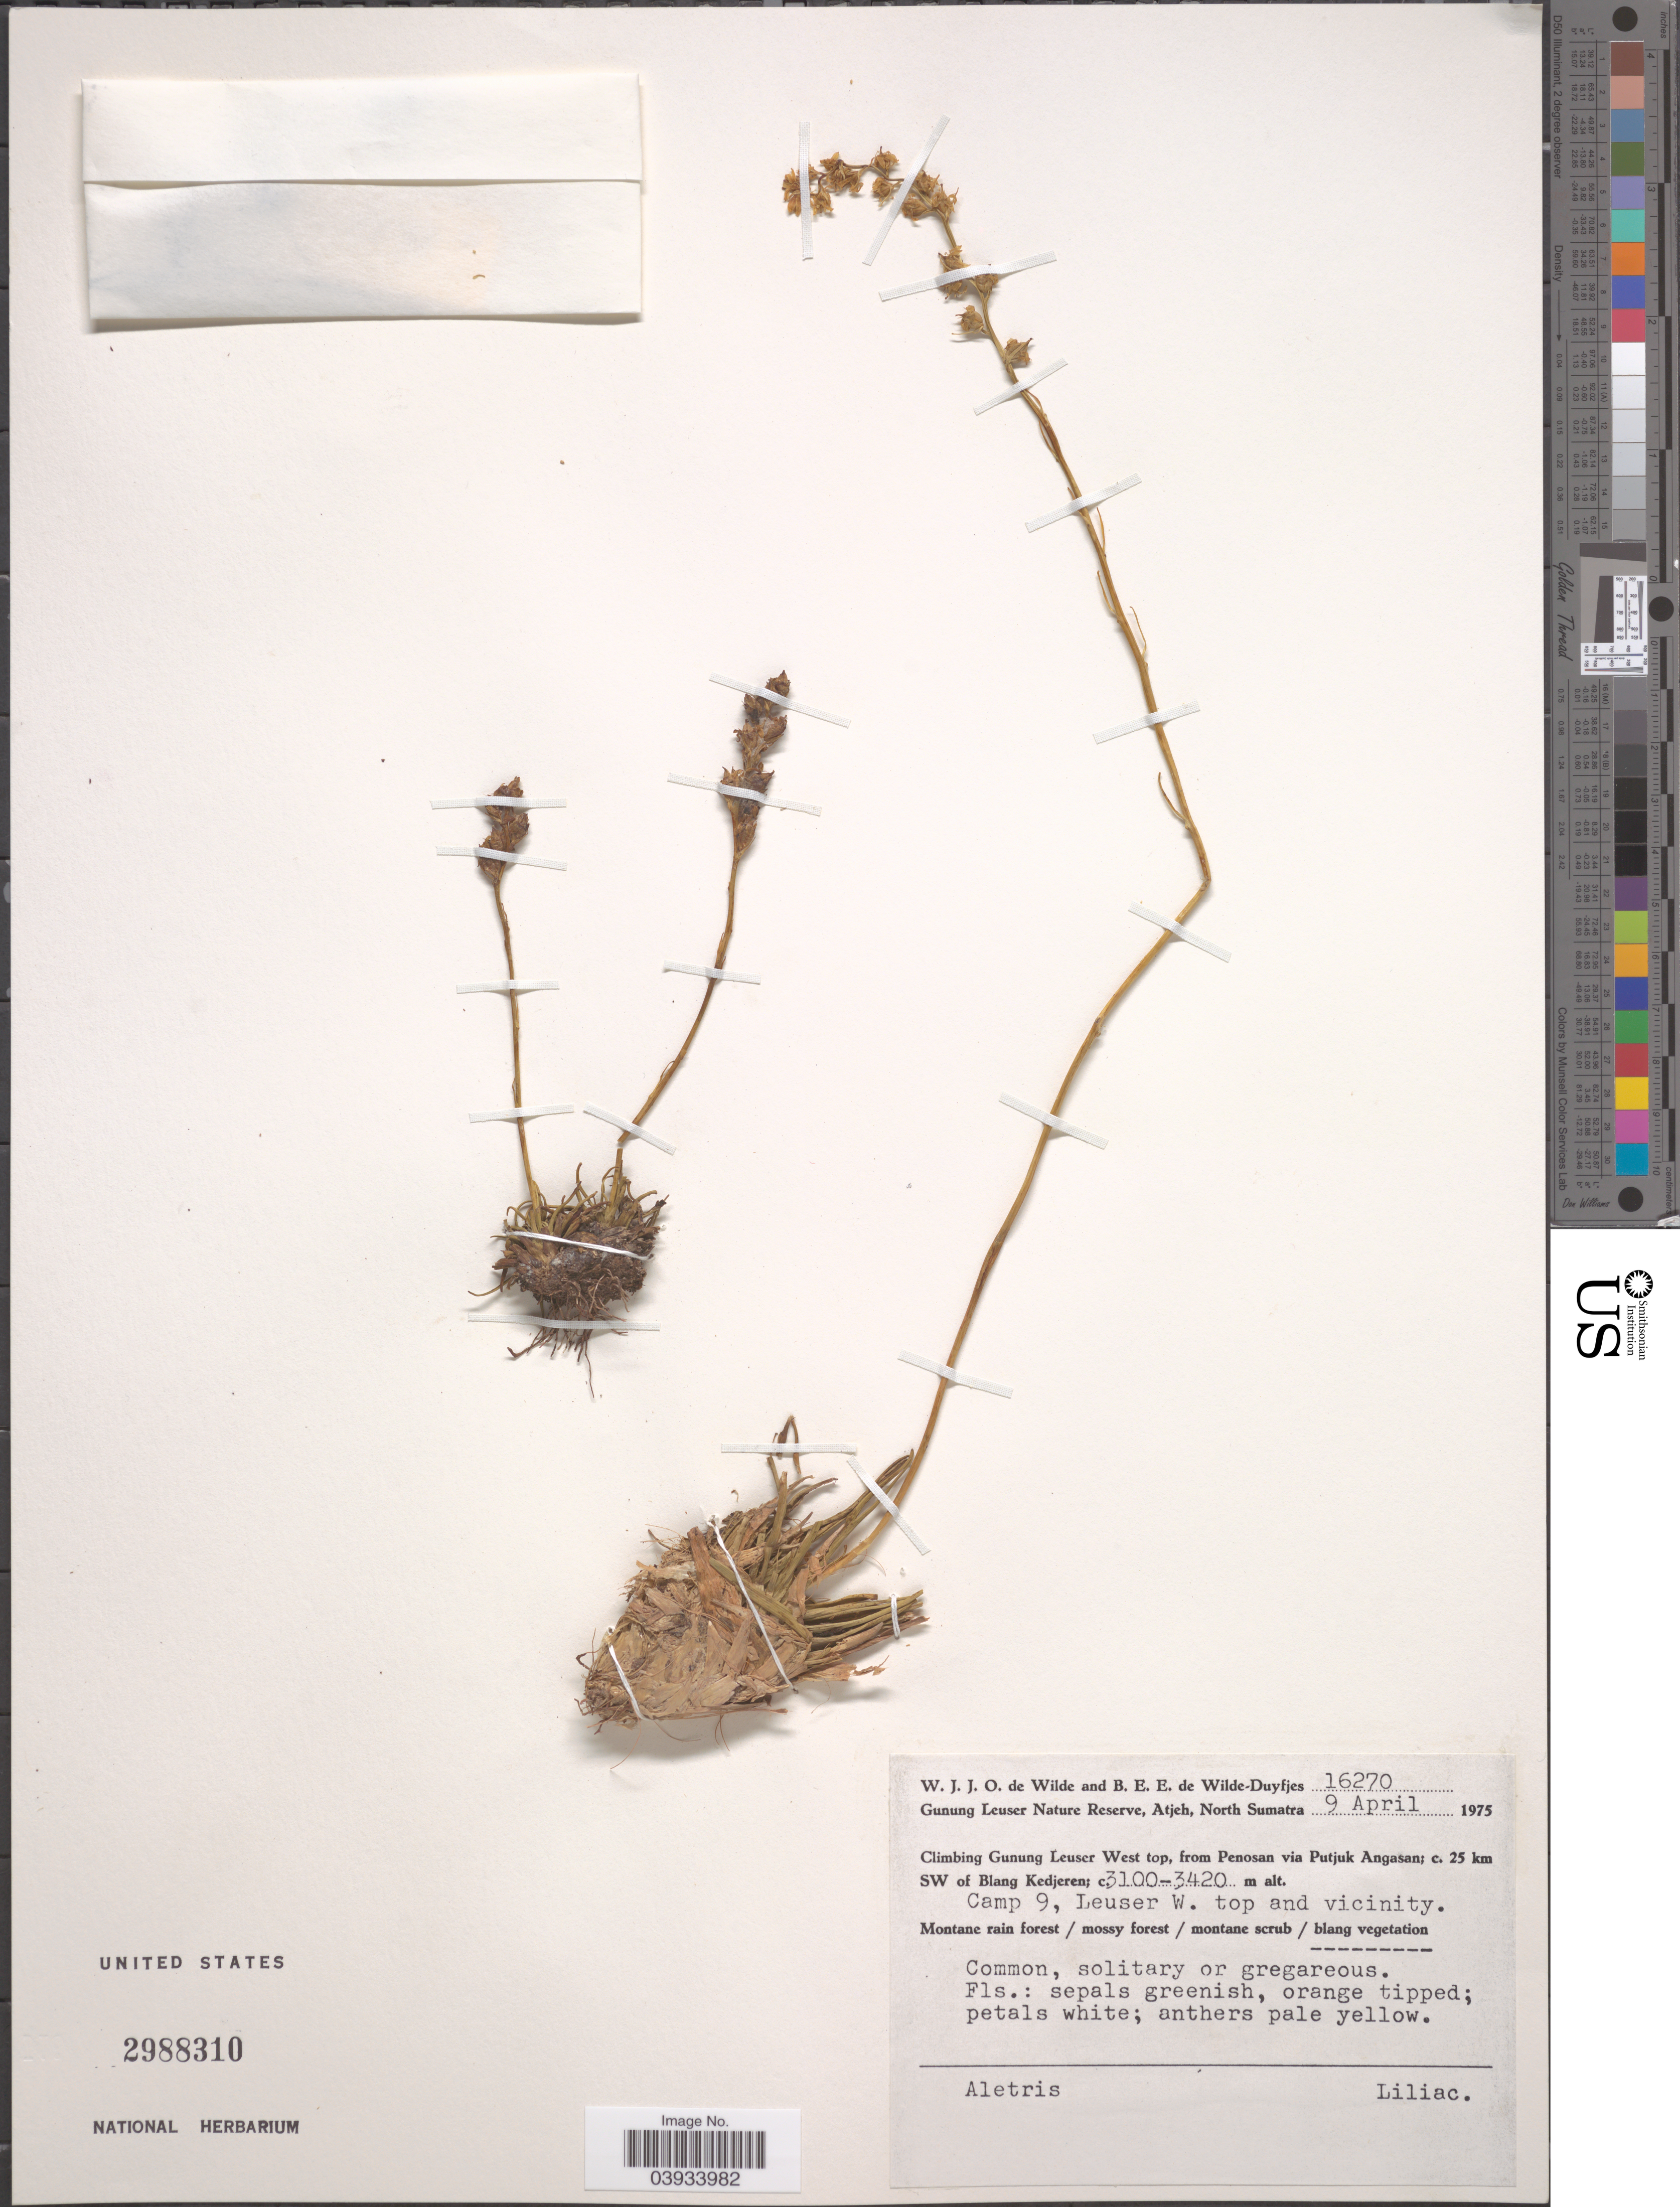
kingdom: Plantae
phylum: Tracheophyta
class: Liliopsida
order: Dioscoreales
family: Nartheciaceae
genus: Aletris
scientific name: Aletris sp.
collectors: W. J. de Wilde & B. E. de Wilde-Duyfjes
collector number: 16270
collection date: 1975-04-09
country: Indonesia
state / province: Sumatra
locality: Gunung Leuser Nature Reserve, Atjeh, North Sumatra. Climbing Gunung Leuser West top, from Penosan via Putjuk Angasan; c. 25 km SW of Blang Kedjeren. Camp 9, Leuser W. top and vicinity.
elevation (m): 3100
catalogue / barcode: US 2988310